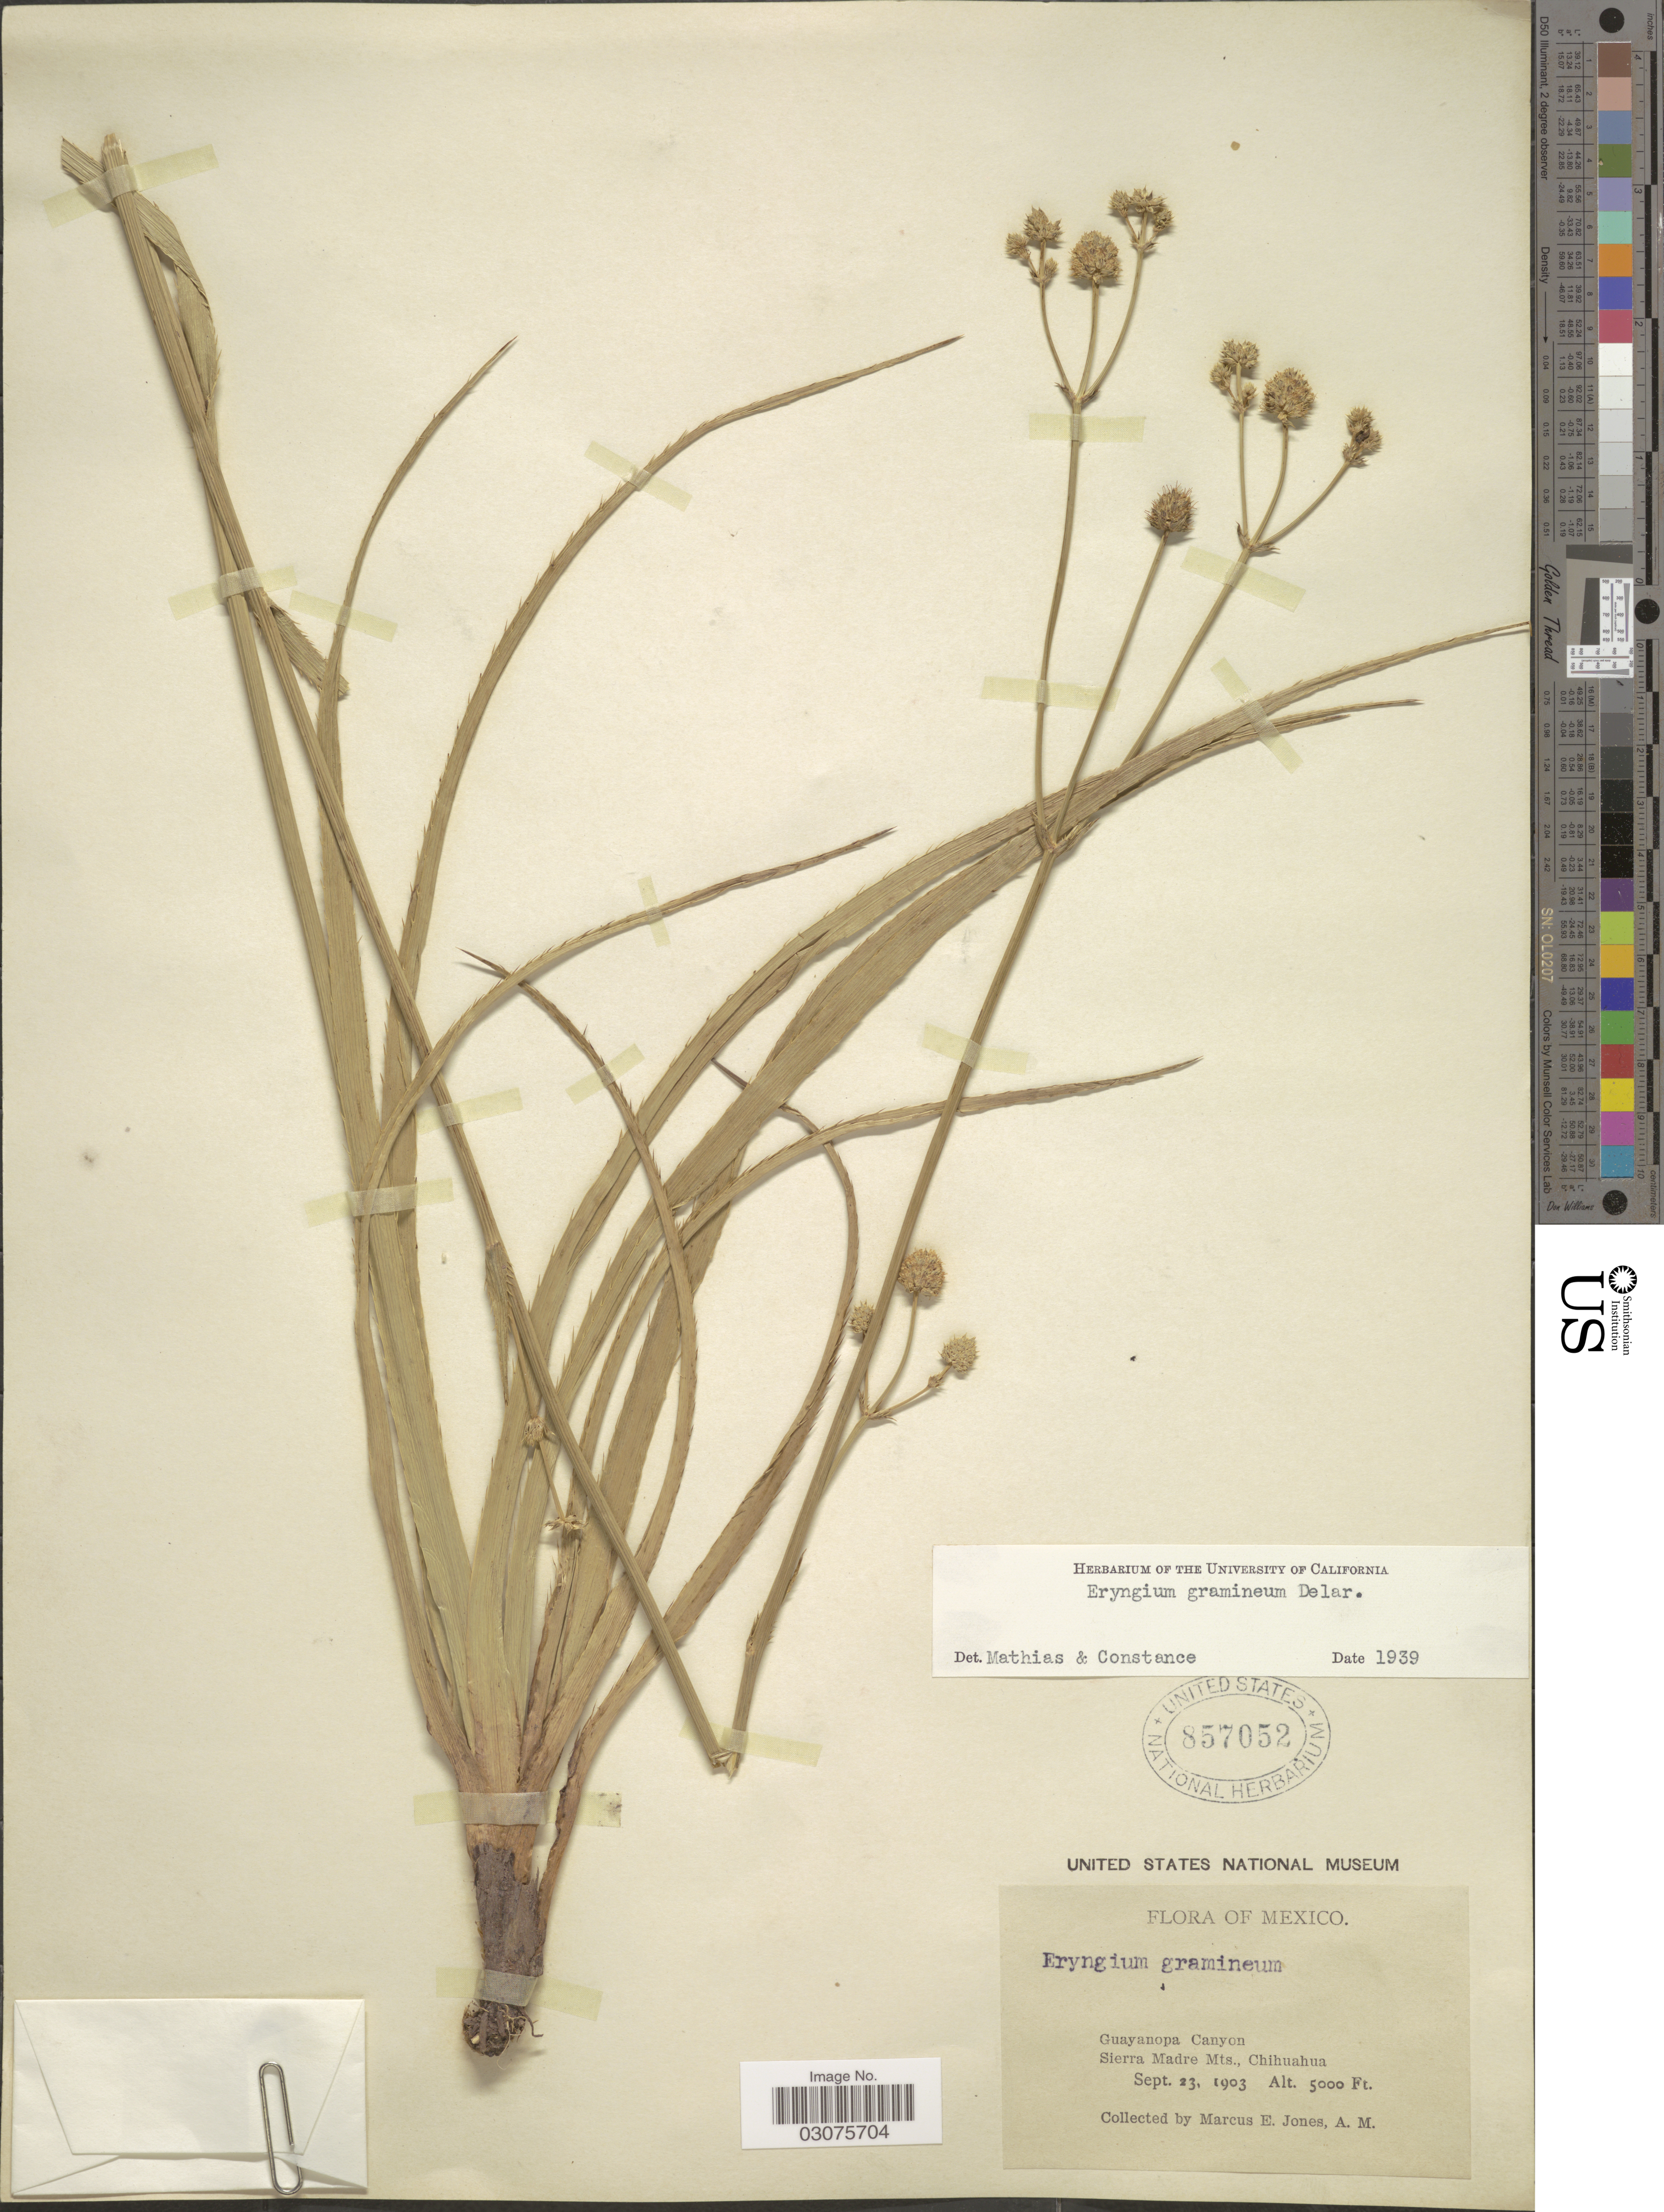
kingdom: Plantae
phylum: Tracheophyta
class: Magnoliopsida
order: Apiales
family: Apiaceae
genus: Eryngium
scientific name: Eryngium gramineum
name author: F. Delaroche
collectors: M. E. Jones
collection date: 1903-09-23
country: Mexico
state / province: Chihuahua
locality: Guayanopa Canyon. Sierra Madre Mts.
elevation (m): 1524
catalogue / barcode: US 857052